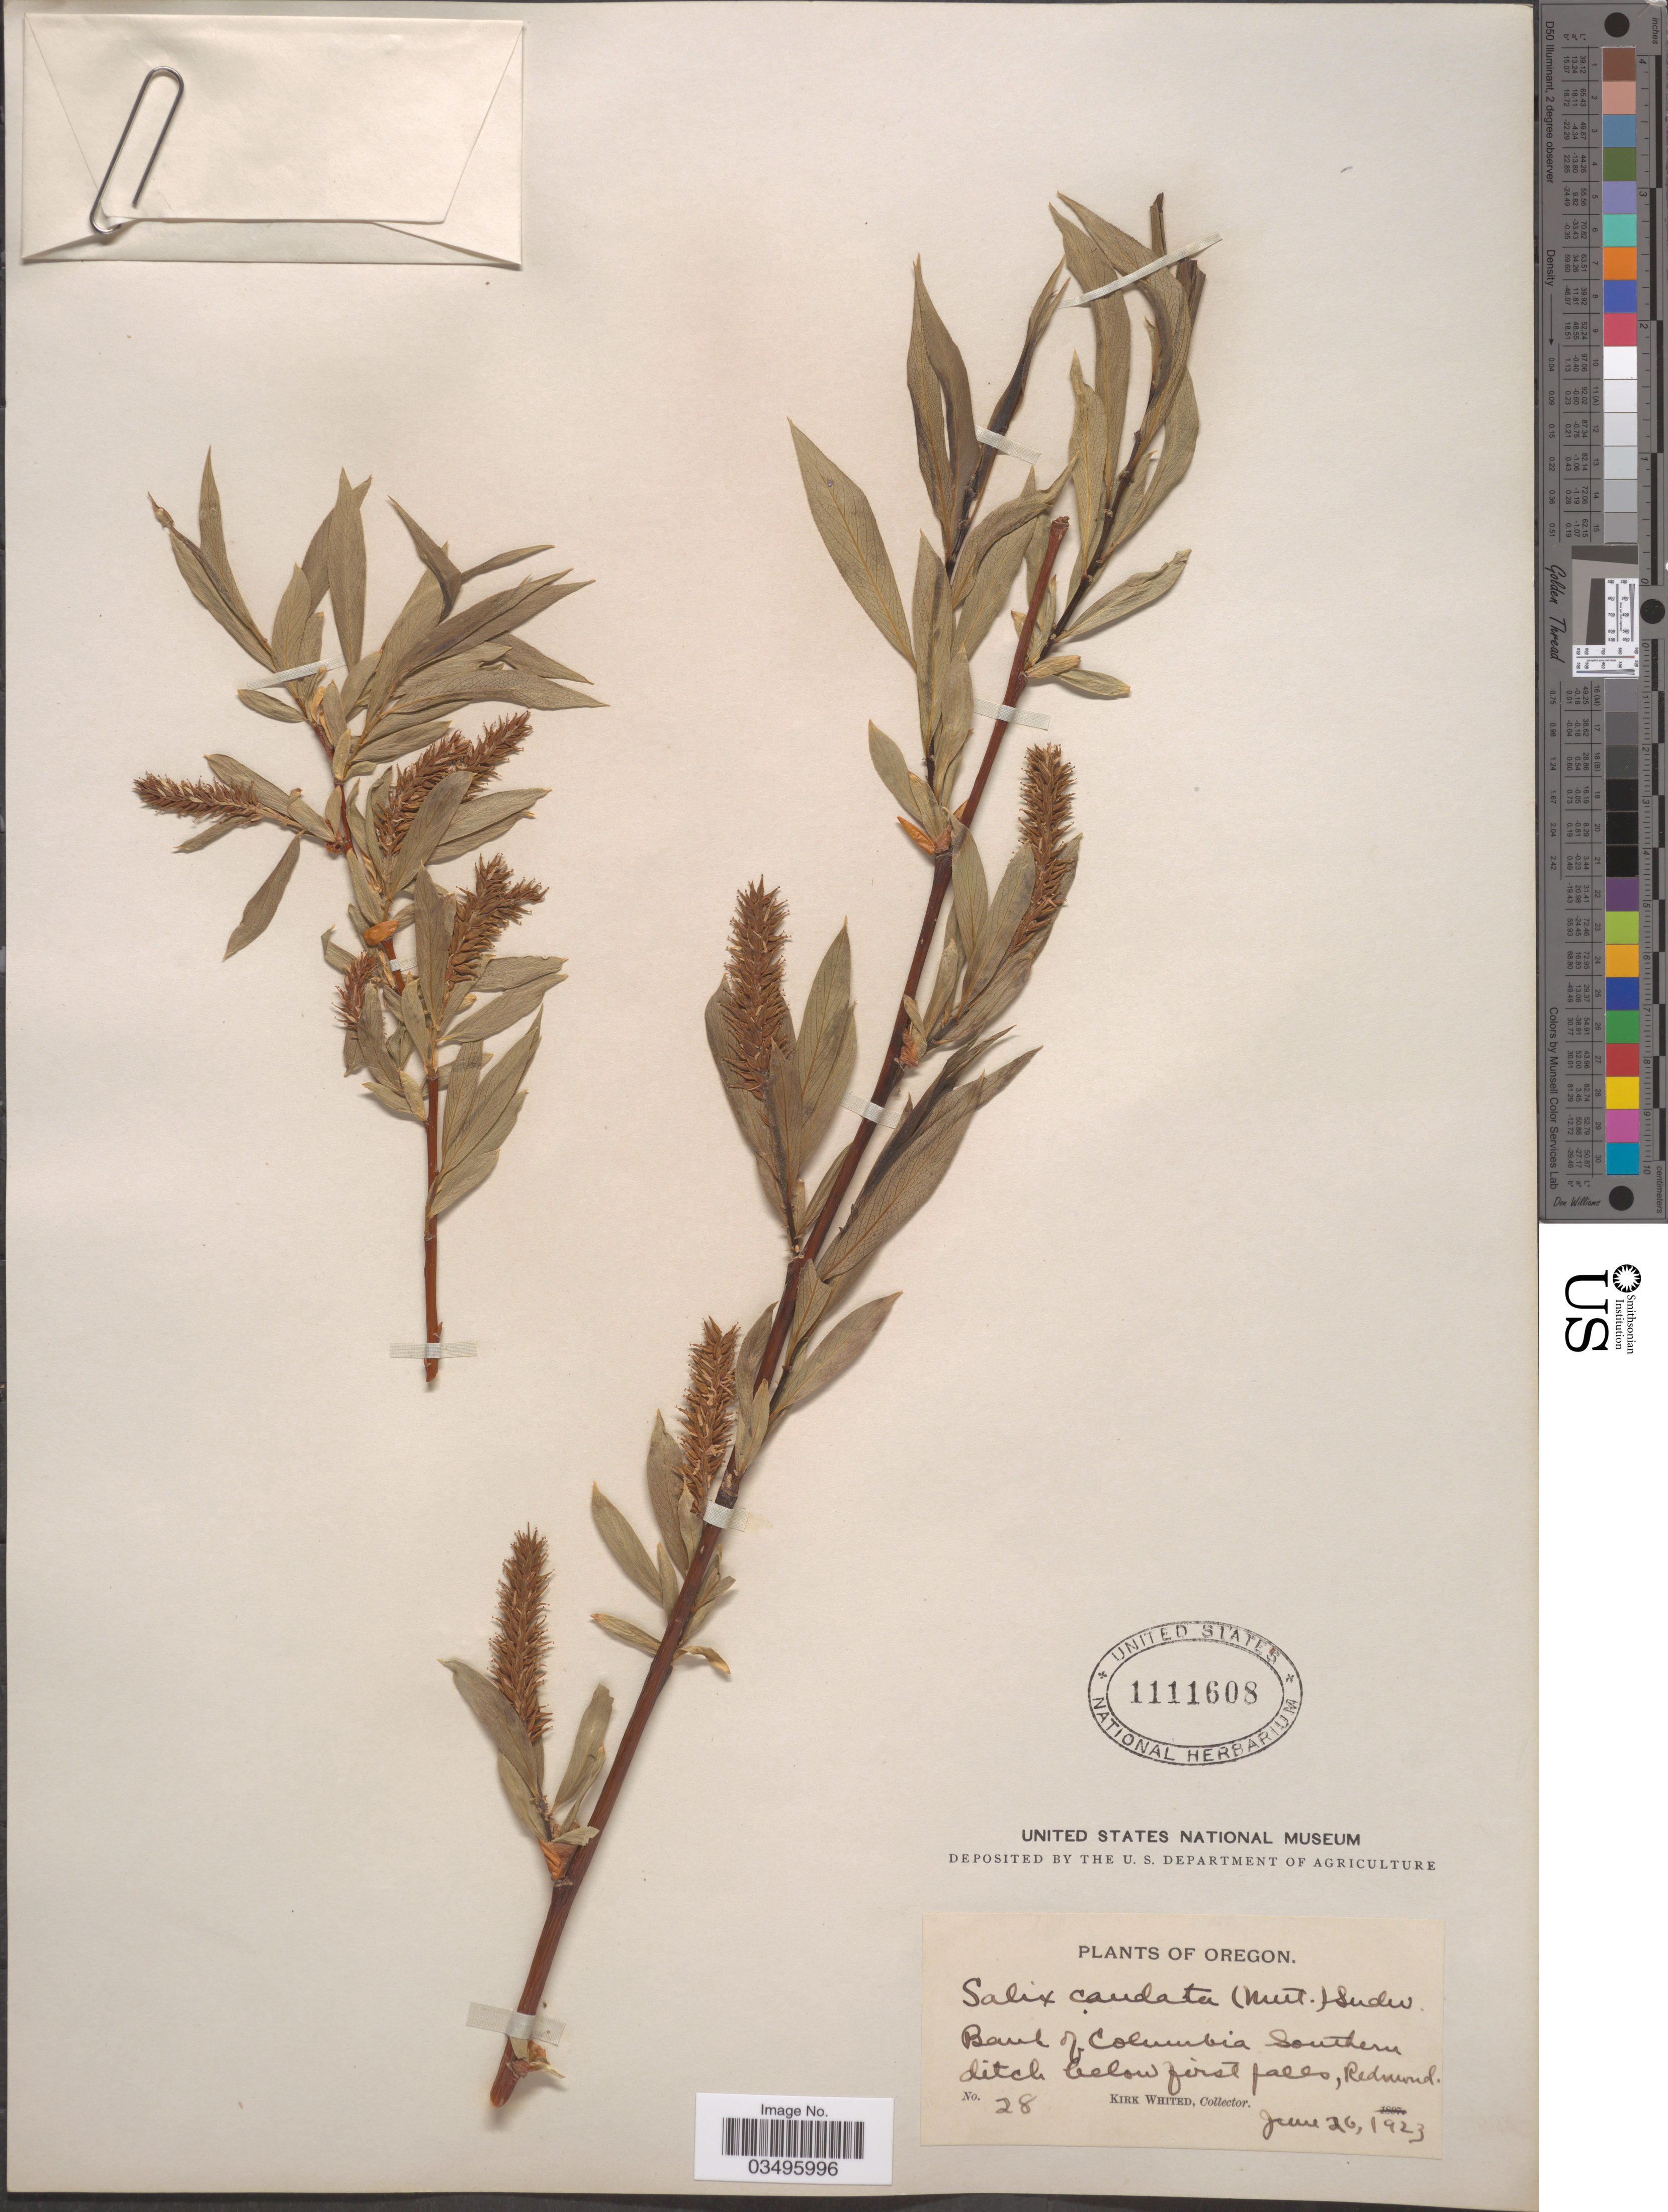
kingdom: Plantae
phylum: Tracheophyta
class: Magnoliopsida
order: Malpighiales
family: Salicaceae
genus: Salix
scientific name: Salix caudata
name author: A. Heller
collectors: K. Whited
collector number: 28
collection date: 1923-06-26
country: United States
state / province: Oregon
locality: Bank of Columbia Southern ditch below first falls, Redmond.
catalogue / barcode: US 1111608